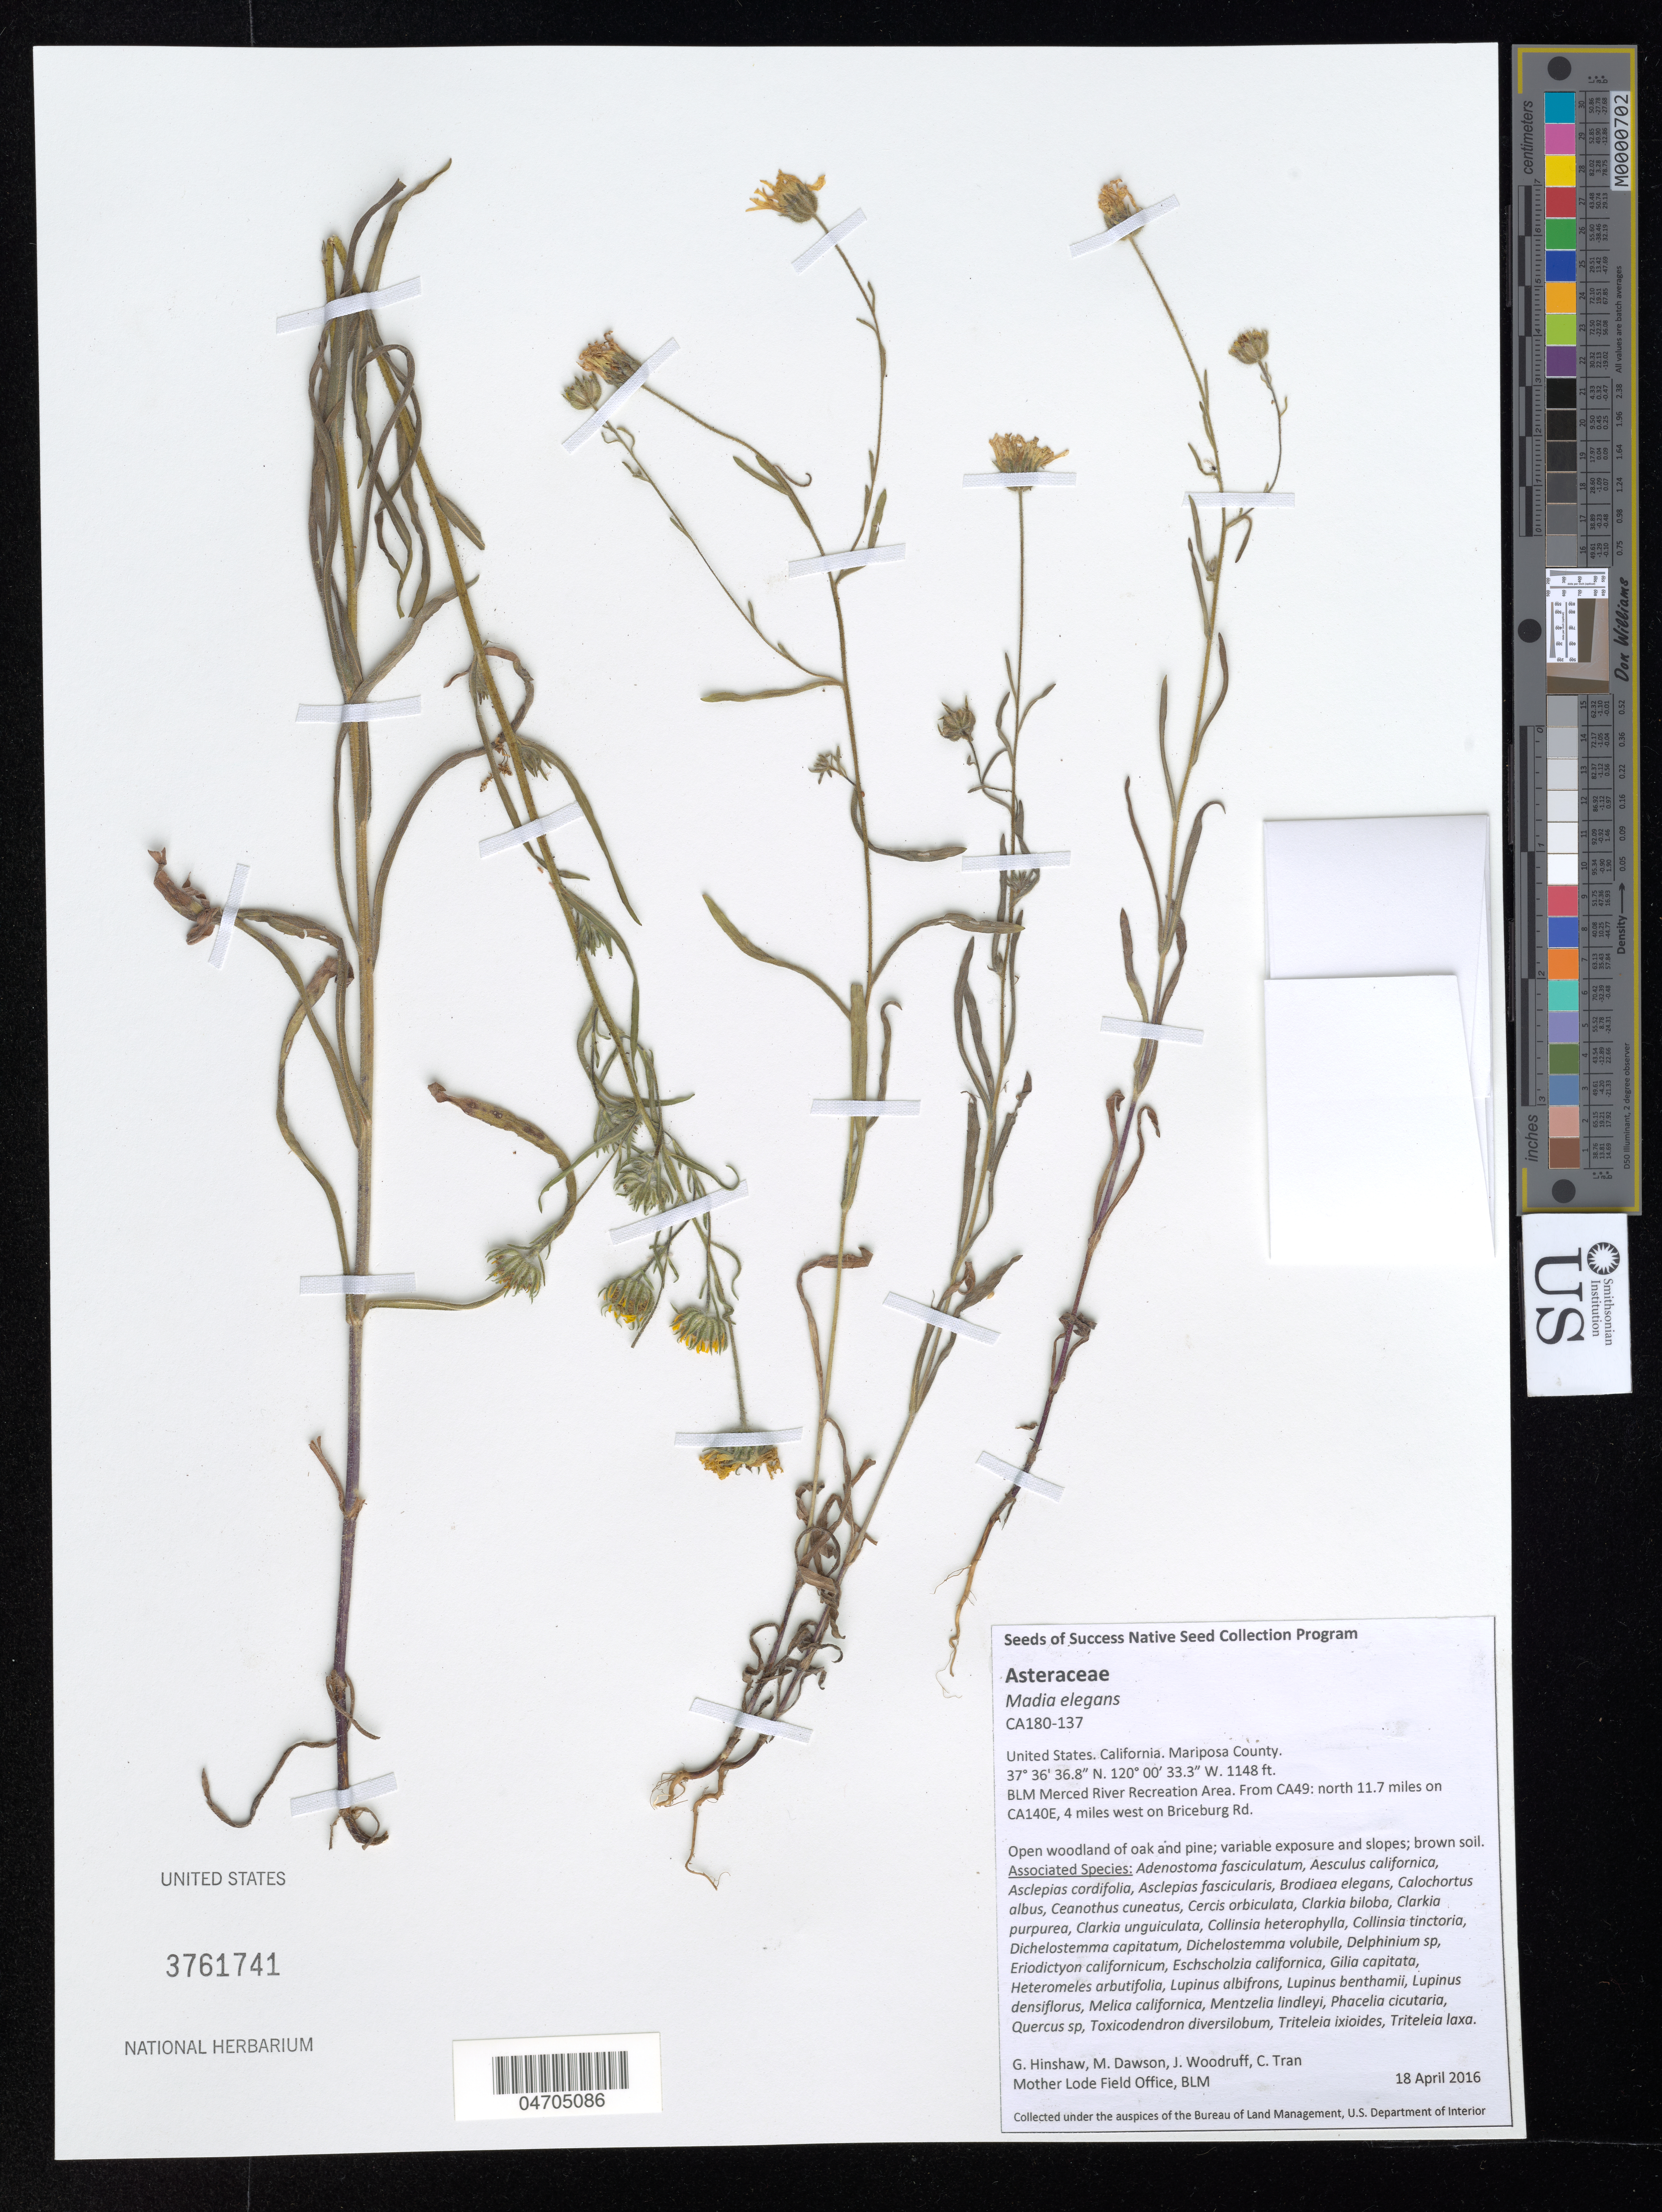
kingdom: Plantae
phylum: Tracheophyta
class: Magnoliopsida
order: Asterales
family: Asteraceae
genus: Madia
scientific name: Madia elegans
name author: D. Don ex Lindl.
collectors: G. Hinshaw, M. Dawson, J. Woodruff & C. Tran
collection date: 2016-04-18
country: United States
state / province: California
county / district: Mariposa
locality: Mariposa County. BLM Merced River Recreation Area. From CA49: north 11.7 miles on CA140E, 4 miles west on Briceburg Rd.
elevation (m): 350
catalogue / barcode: US 3761741